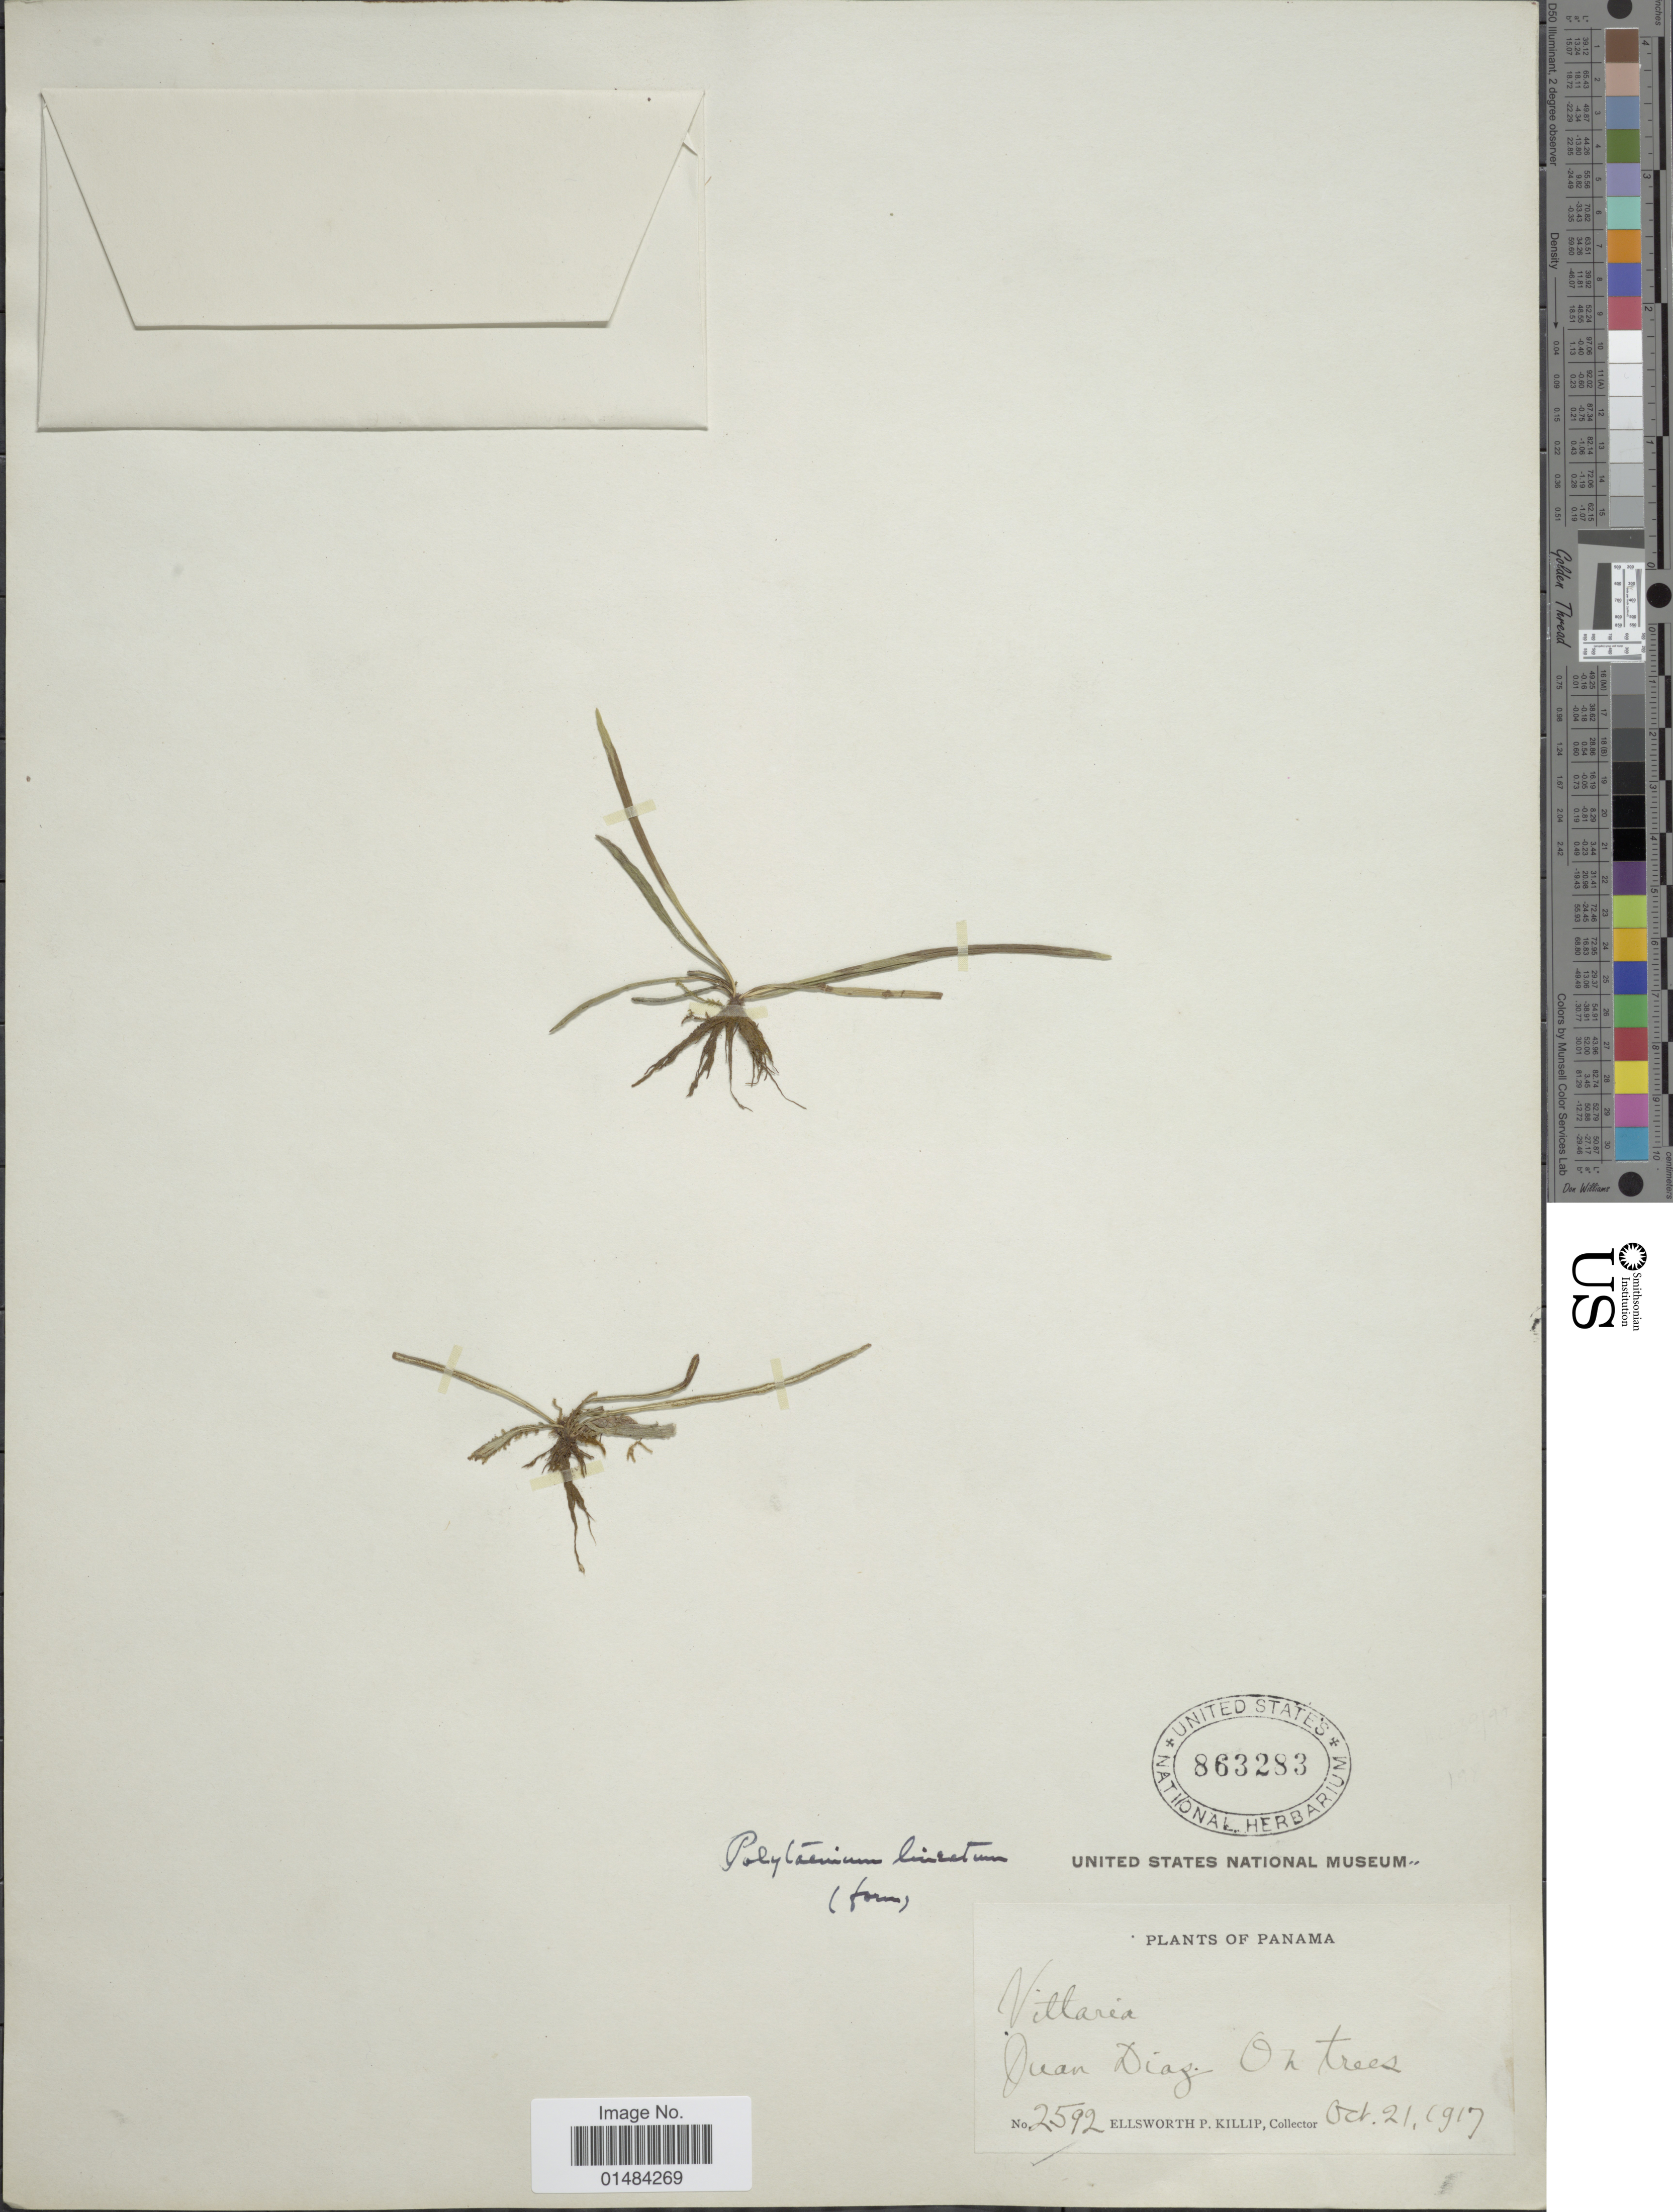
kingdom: Plantae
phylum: Tracheophyta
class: Polypodiopsida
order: Polypodiales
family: Pteridaceae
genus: Polytaenium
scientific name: Polytaenium lineatum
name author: (Sw.) J. Sm.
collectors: E. P. Killip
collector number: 2592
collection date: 1917-10-21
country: Panama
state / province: Panamá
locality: Panama, Juan Diaz.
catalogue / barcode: US 863283